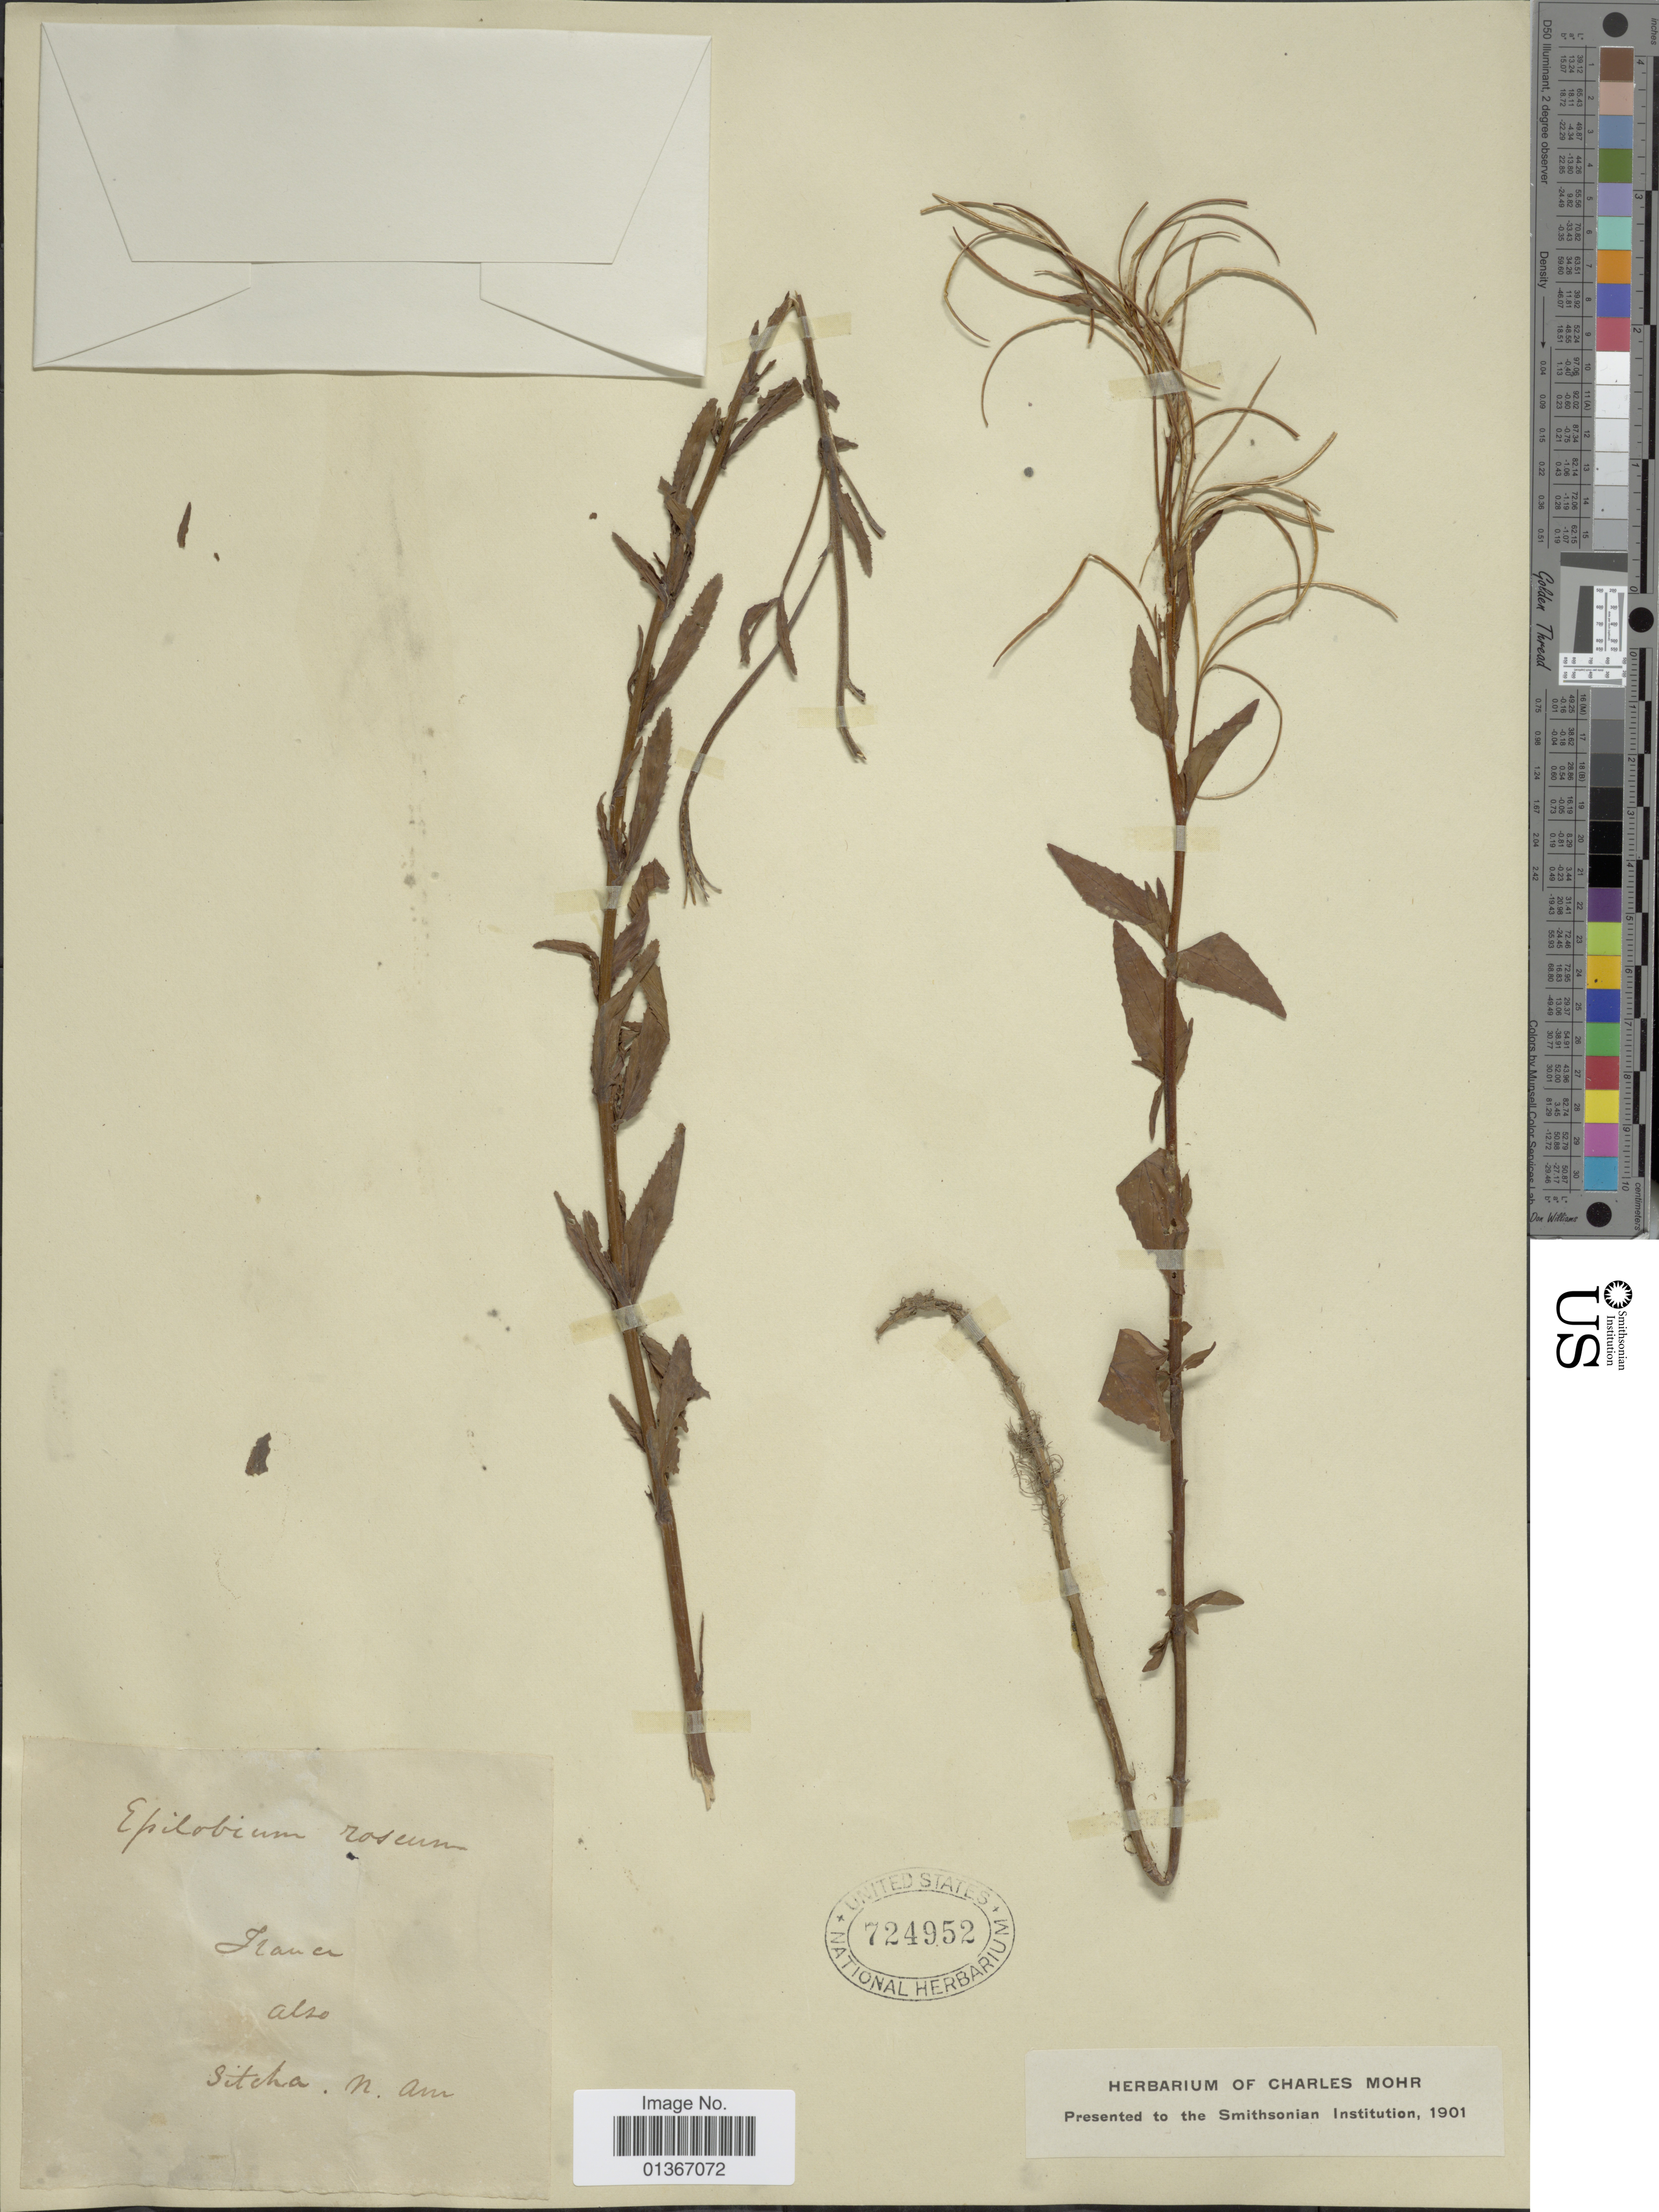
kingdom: Plantae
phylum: Tracheophyta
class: Magnoliopsida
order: Myrtales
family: Onagraceae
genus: Epilobium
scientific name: Epilobium roseum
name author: Schreb.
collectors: ex herb. C. Mohr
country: France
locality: Sitcha.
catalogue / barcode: US 724952